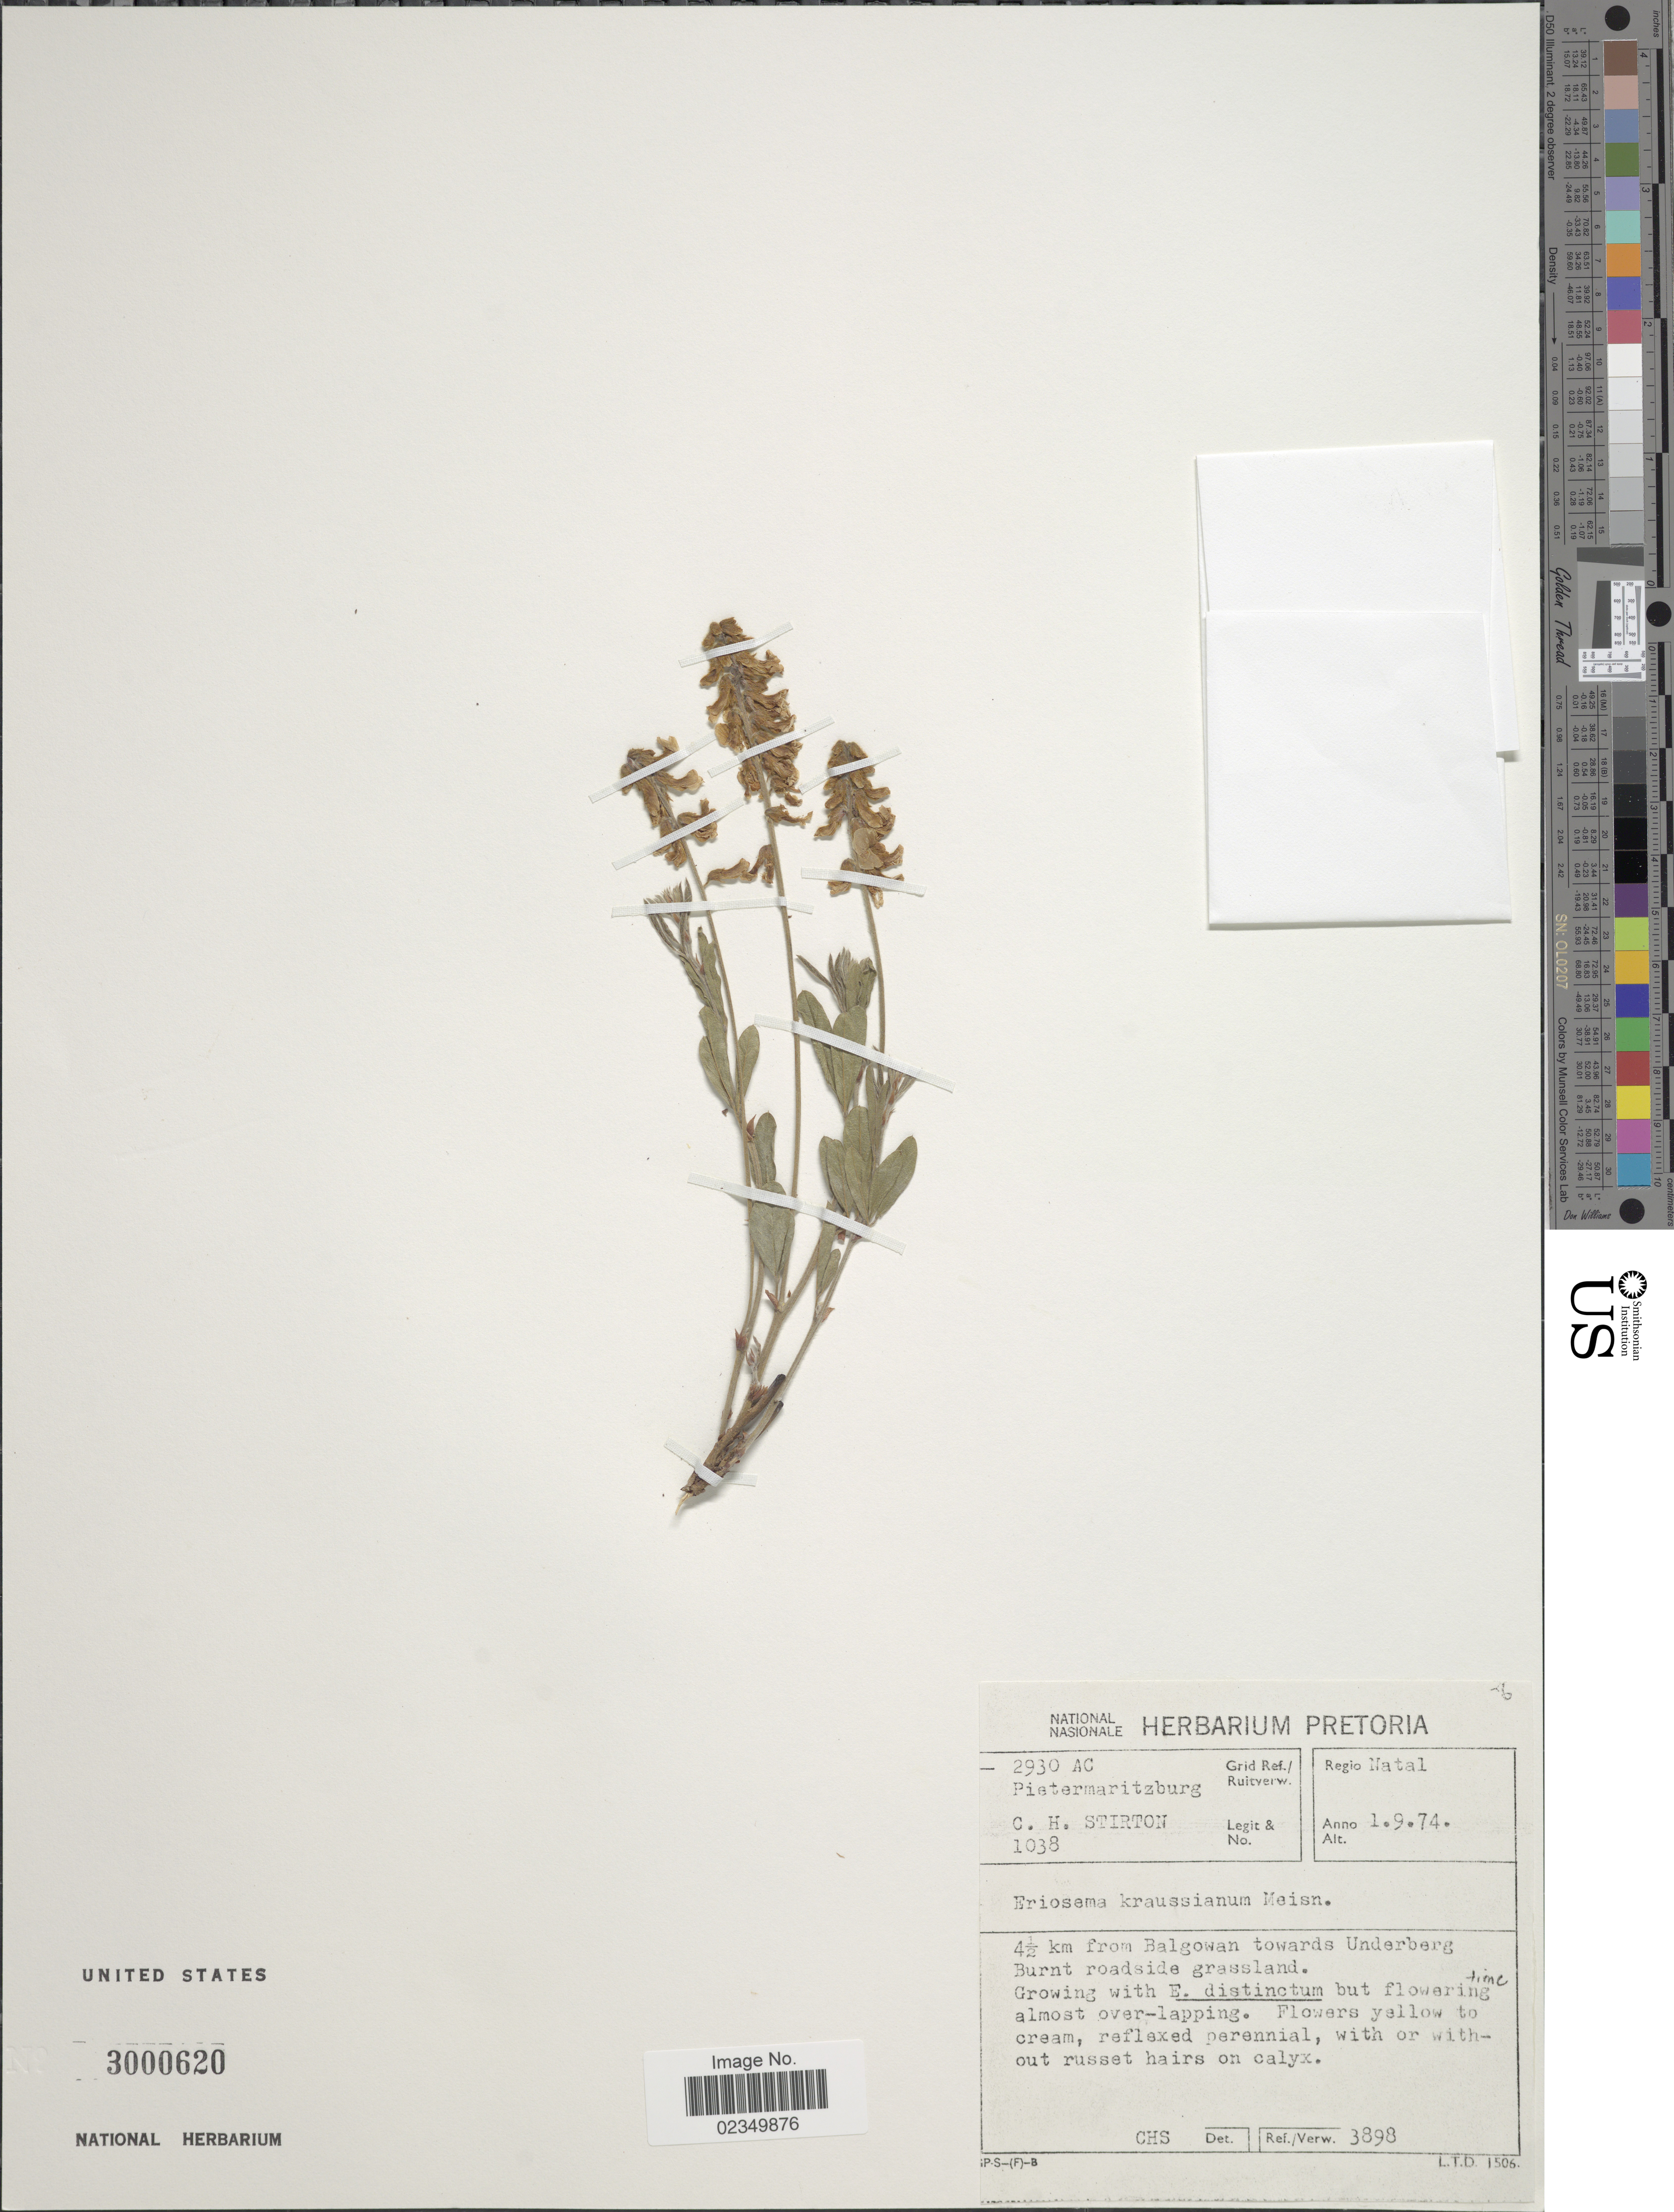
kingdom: Plantae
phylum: Tracheophyta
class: Magnoliopsida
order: Fabales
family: Fabaceae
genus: Eriosema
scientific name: Eriosema kraussianum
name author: Meissner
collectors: C. H. Stirton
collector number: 1038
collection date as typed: Transcribed d/m/y: 1/9/74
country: South Africa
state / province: KwaZulu-Natal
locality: Natal, 4½ km from Balgowan towards Underberg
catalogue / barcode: US 3000620